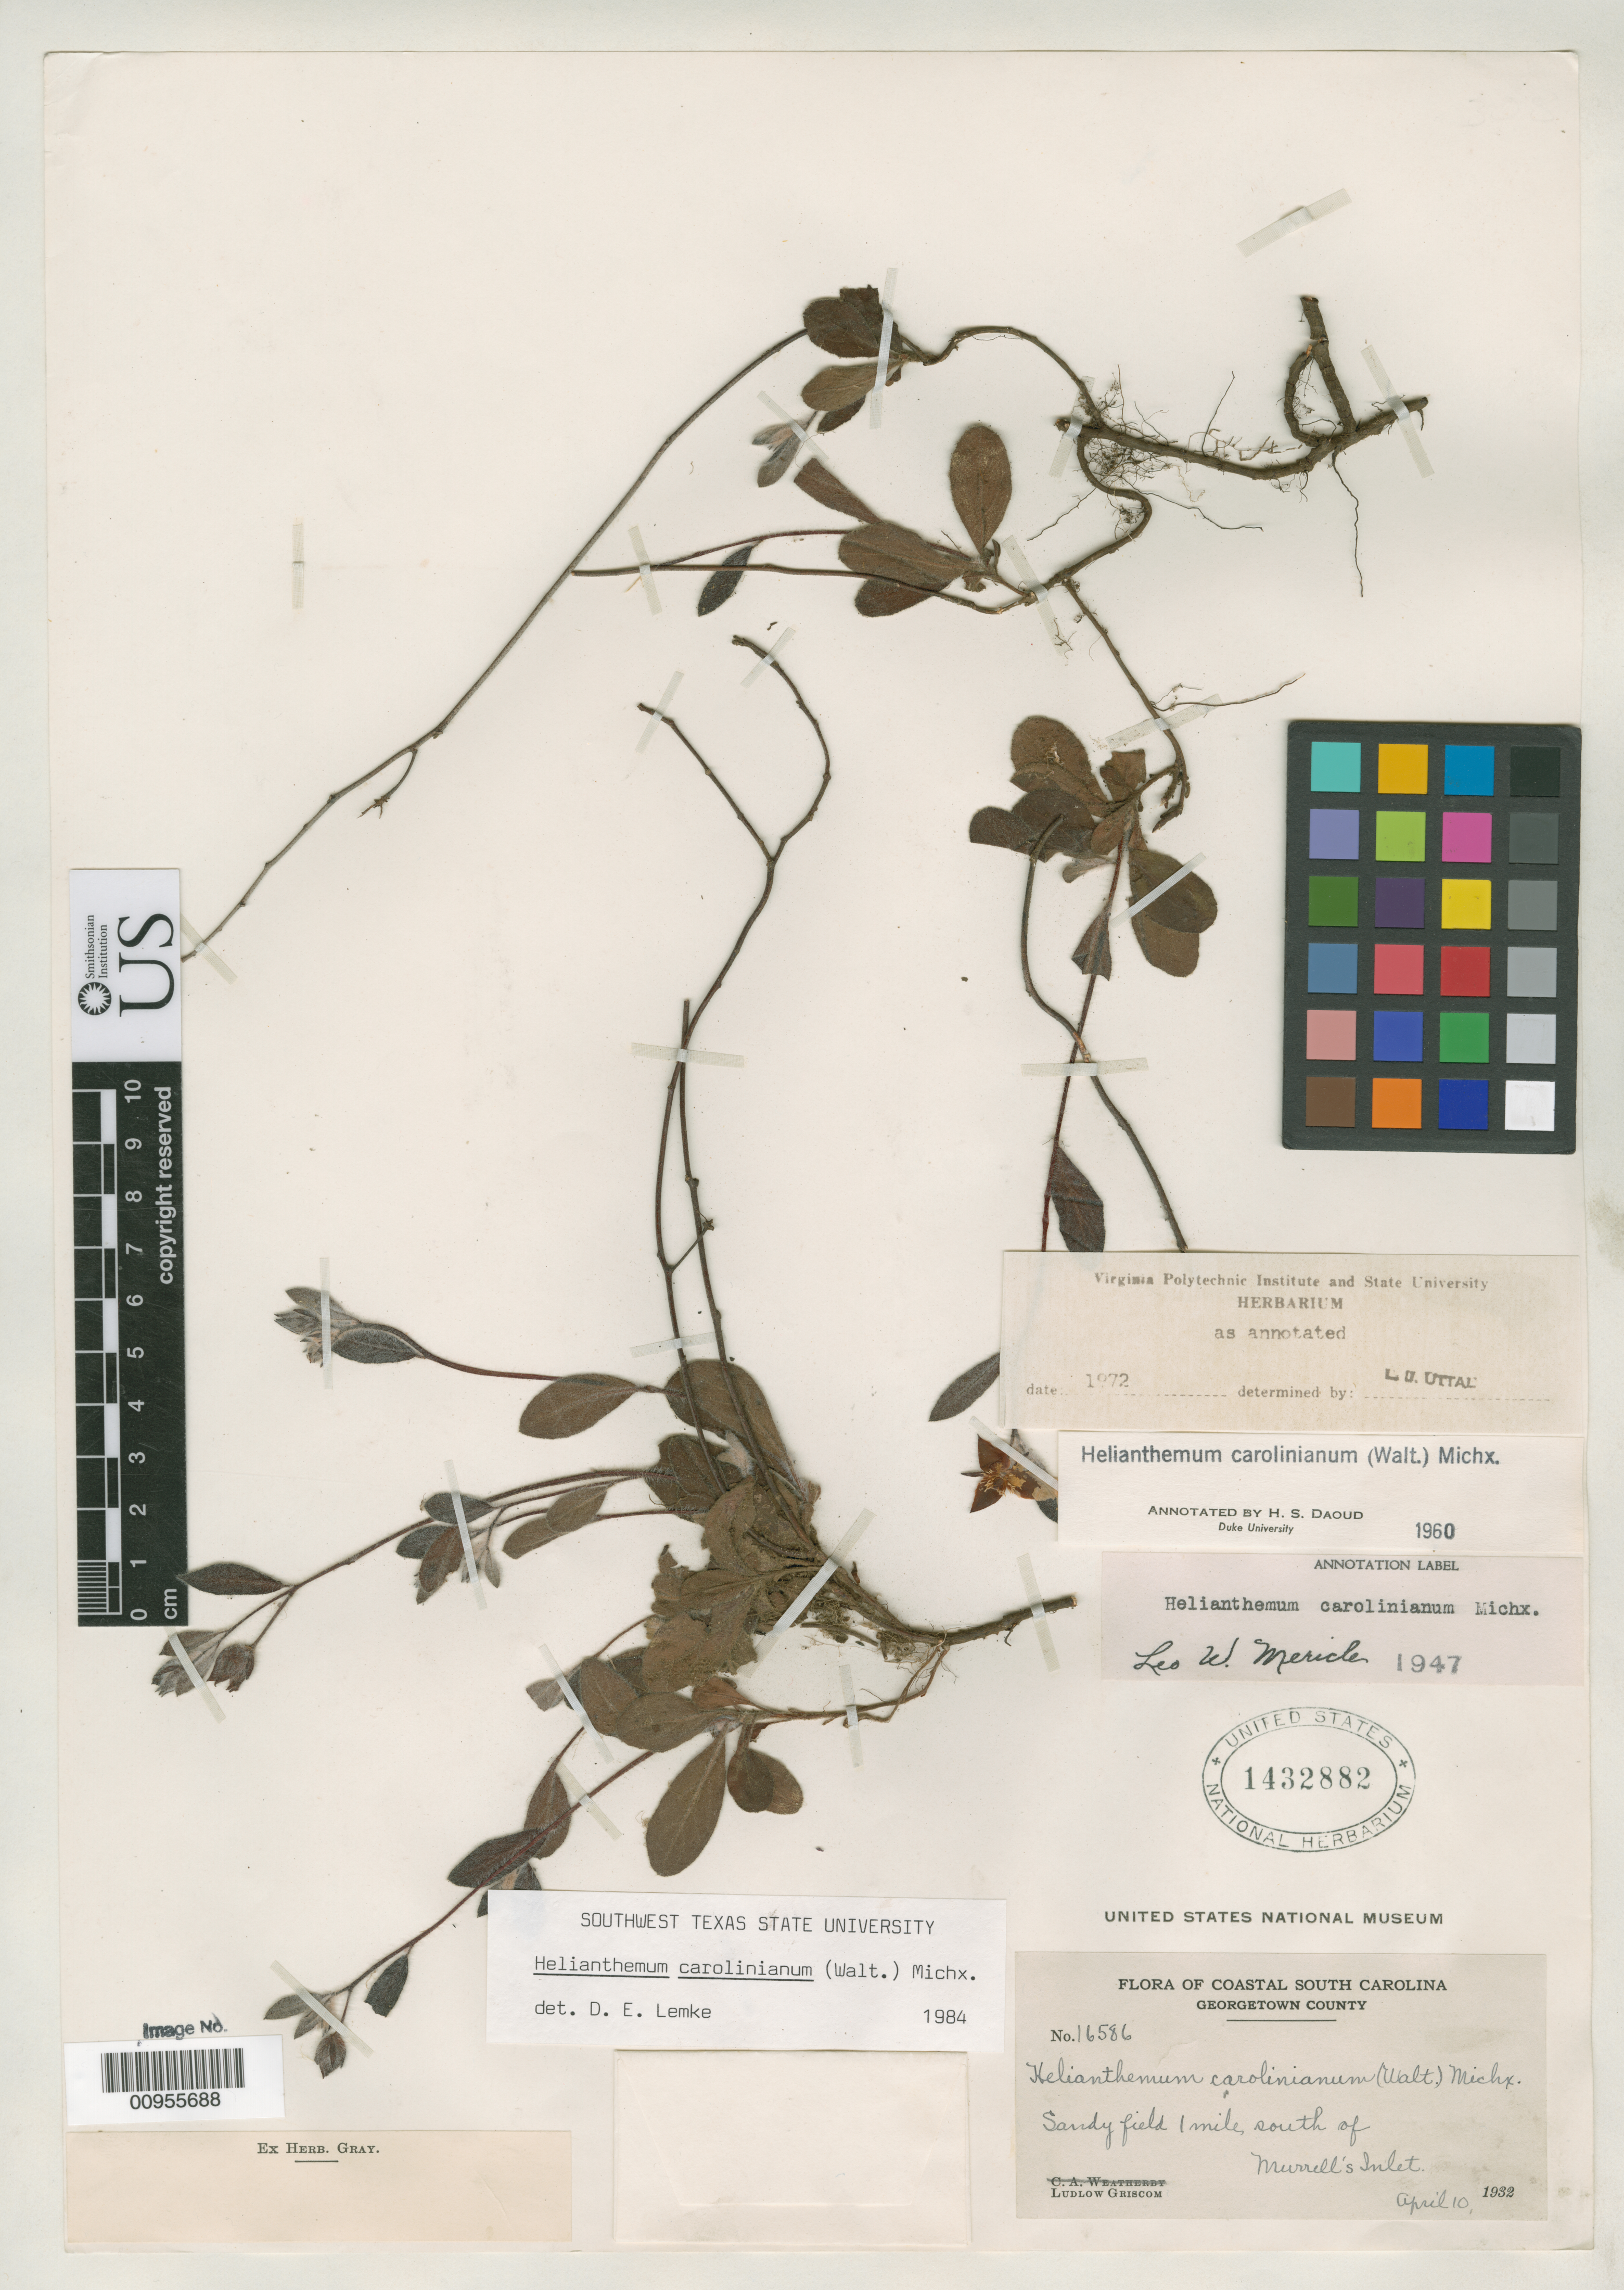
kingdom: Plantae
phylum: Tracheophyta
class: Magnoliopsida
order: Malvales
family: Cistaceae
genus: Cistus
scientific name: Cistus carolinianus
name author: Walter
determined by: Lemke, D. E.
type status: Isoneotype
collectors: L. Griscom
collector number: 16586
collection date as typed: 10 Apr 1932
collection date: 1932-04-10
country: United States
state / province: South Carolina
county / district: Georgetown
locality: Sandy field 1 mile south of Murrell's Inlet.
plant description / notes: Cited as "Weatherby & Griscom 16586" but "Weatherby" is crossed out on label of US specimen.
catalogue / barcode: US 1432882